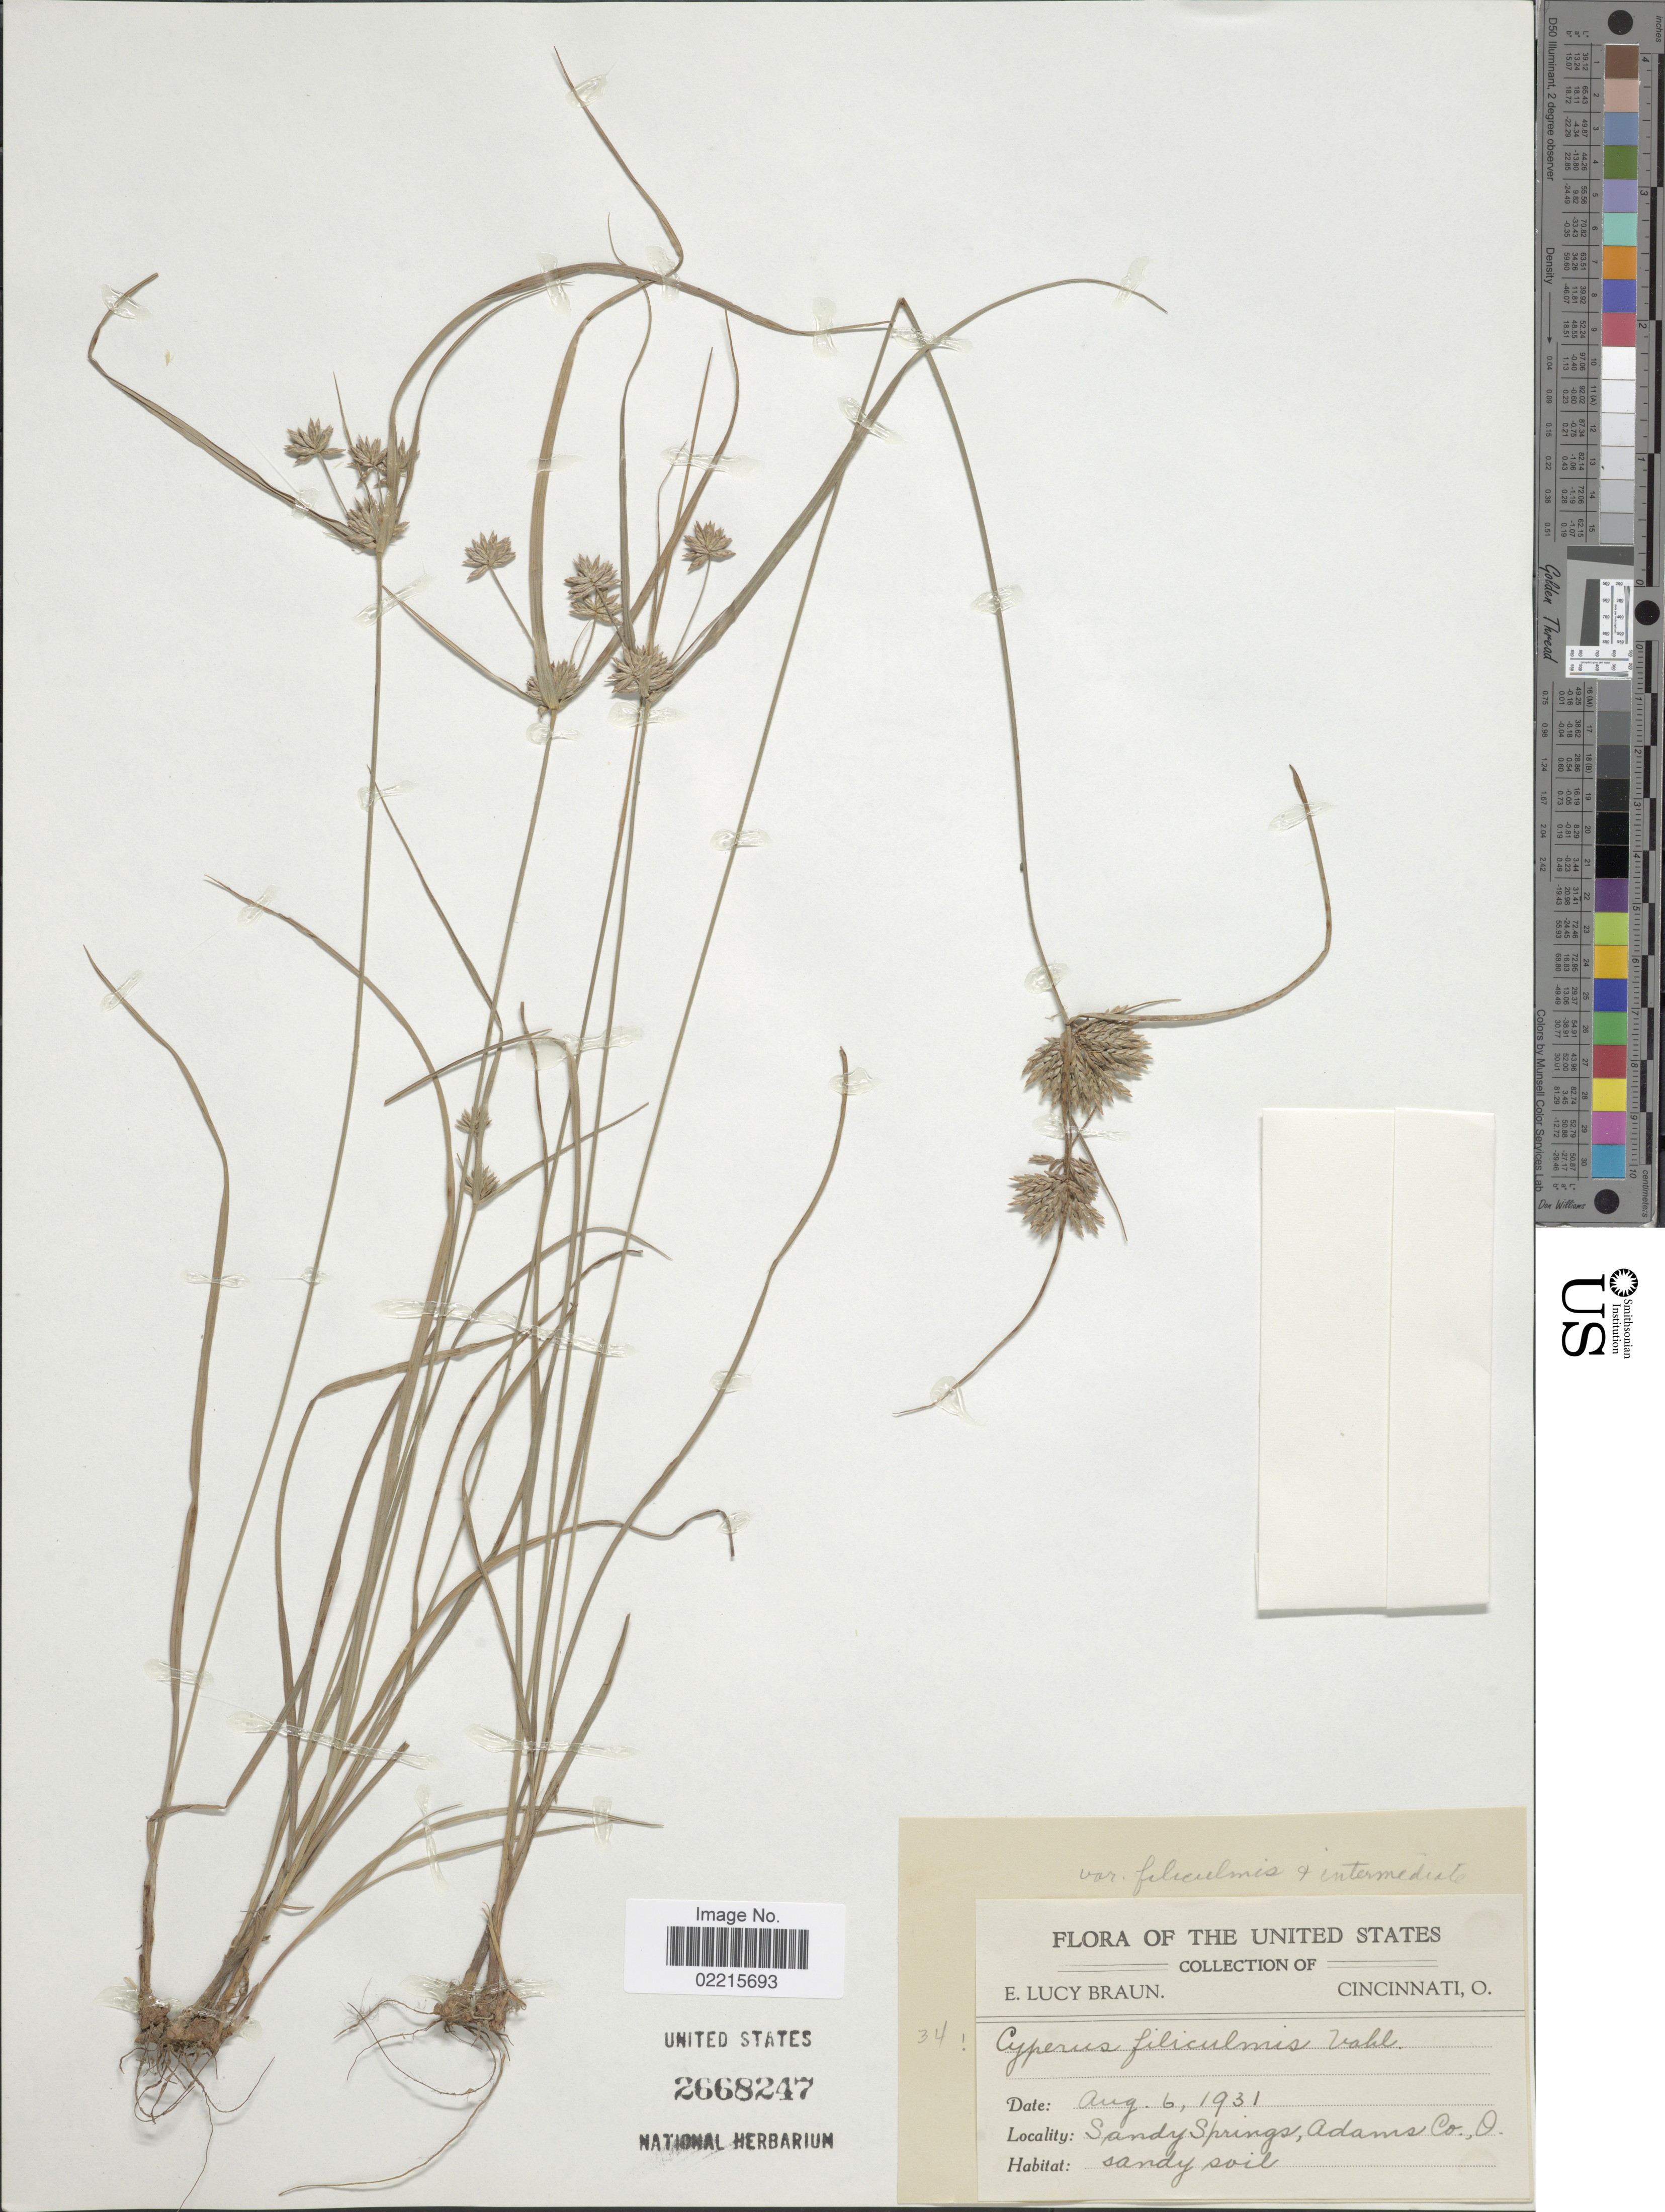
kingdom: Plantae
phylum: Tracheophyta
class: Liliopsida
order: Poales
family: Cyperaceae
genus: Cyperus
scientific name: Cyperus filiculmis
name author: Vahl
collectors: E. L. Braun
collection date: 1931-08-06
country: United States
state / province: Ohio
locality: Adams Co.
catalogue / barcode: US 2668247